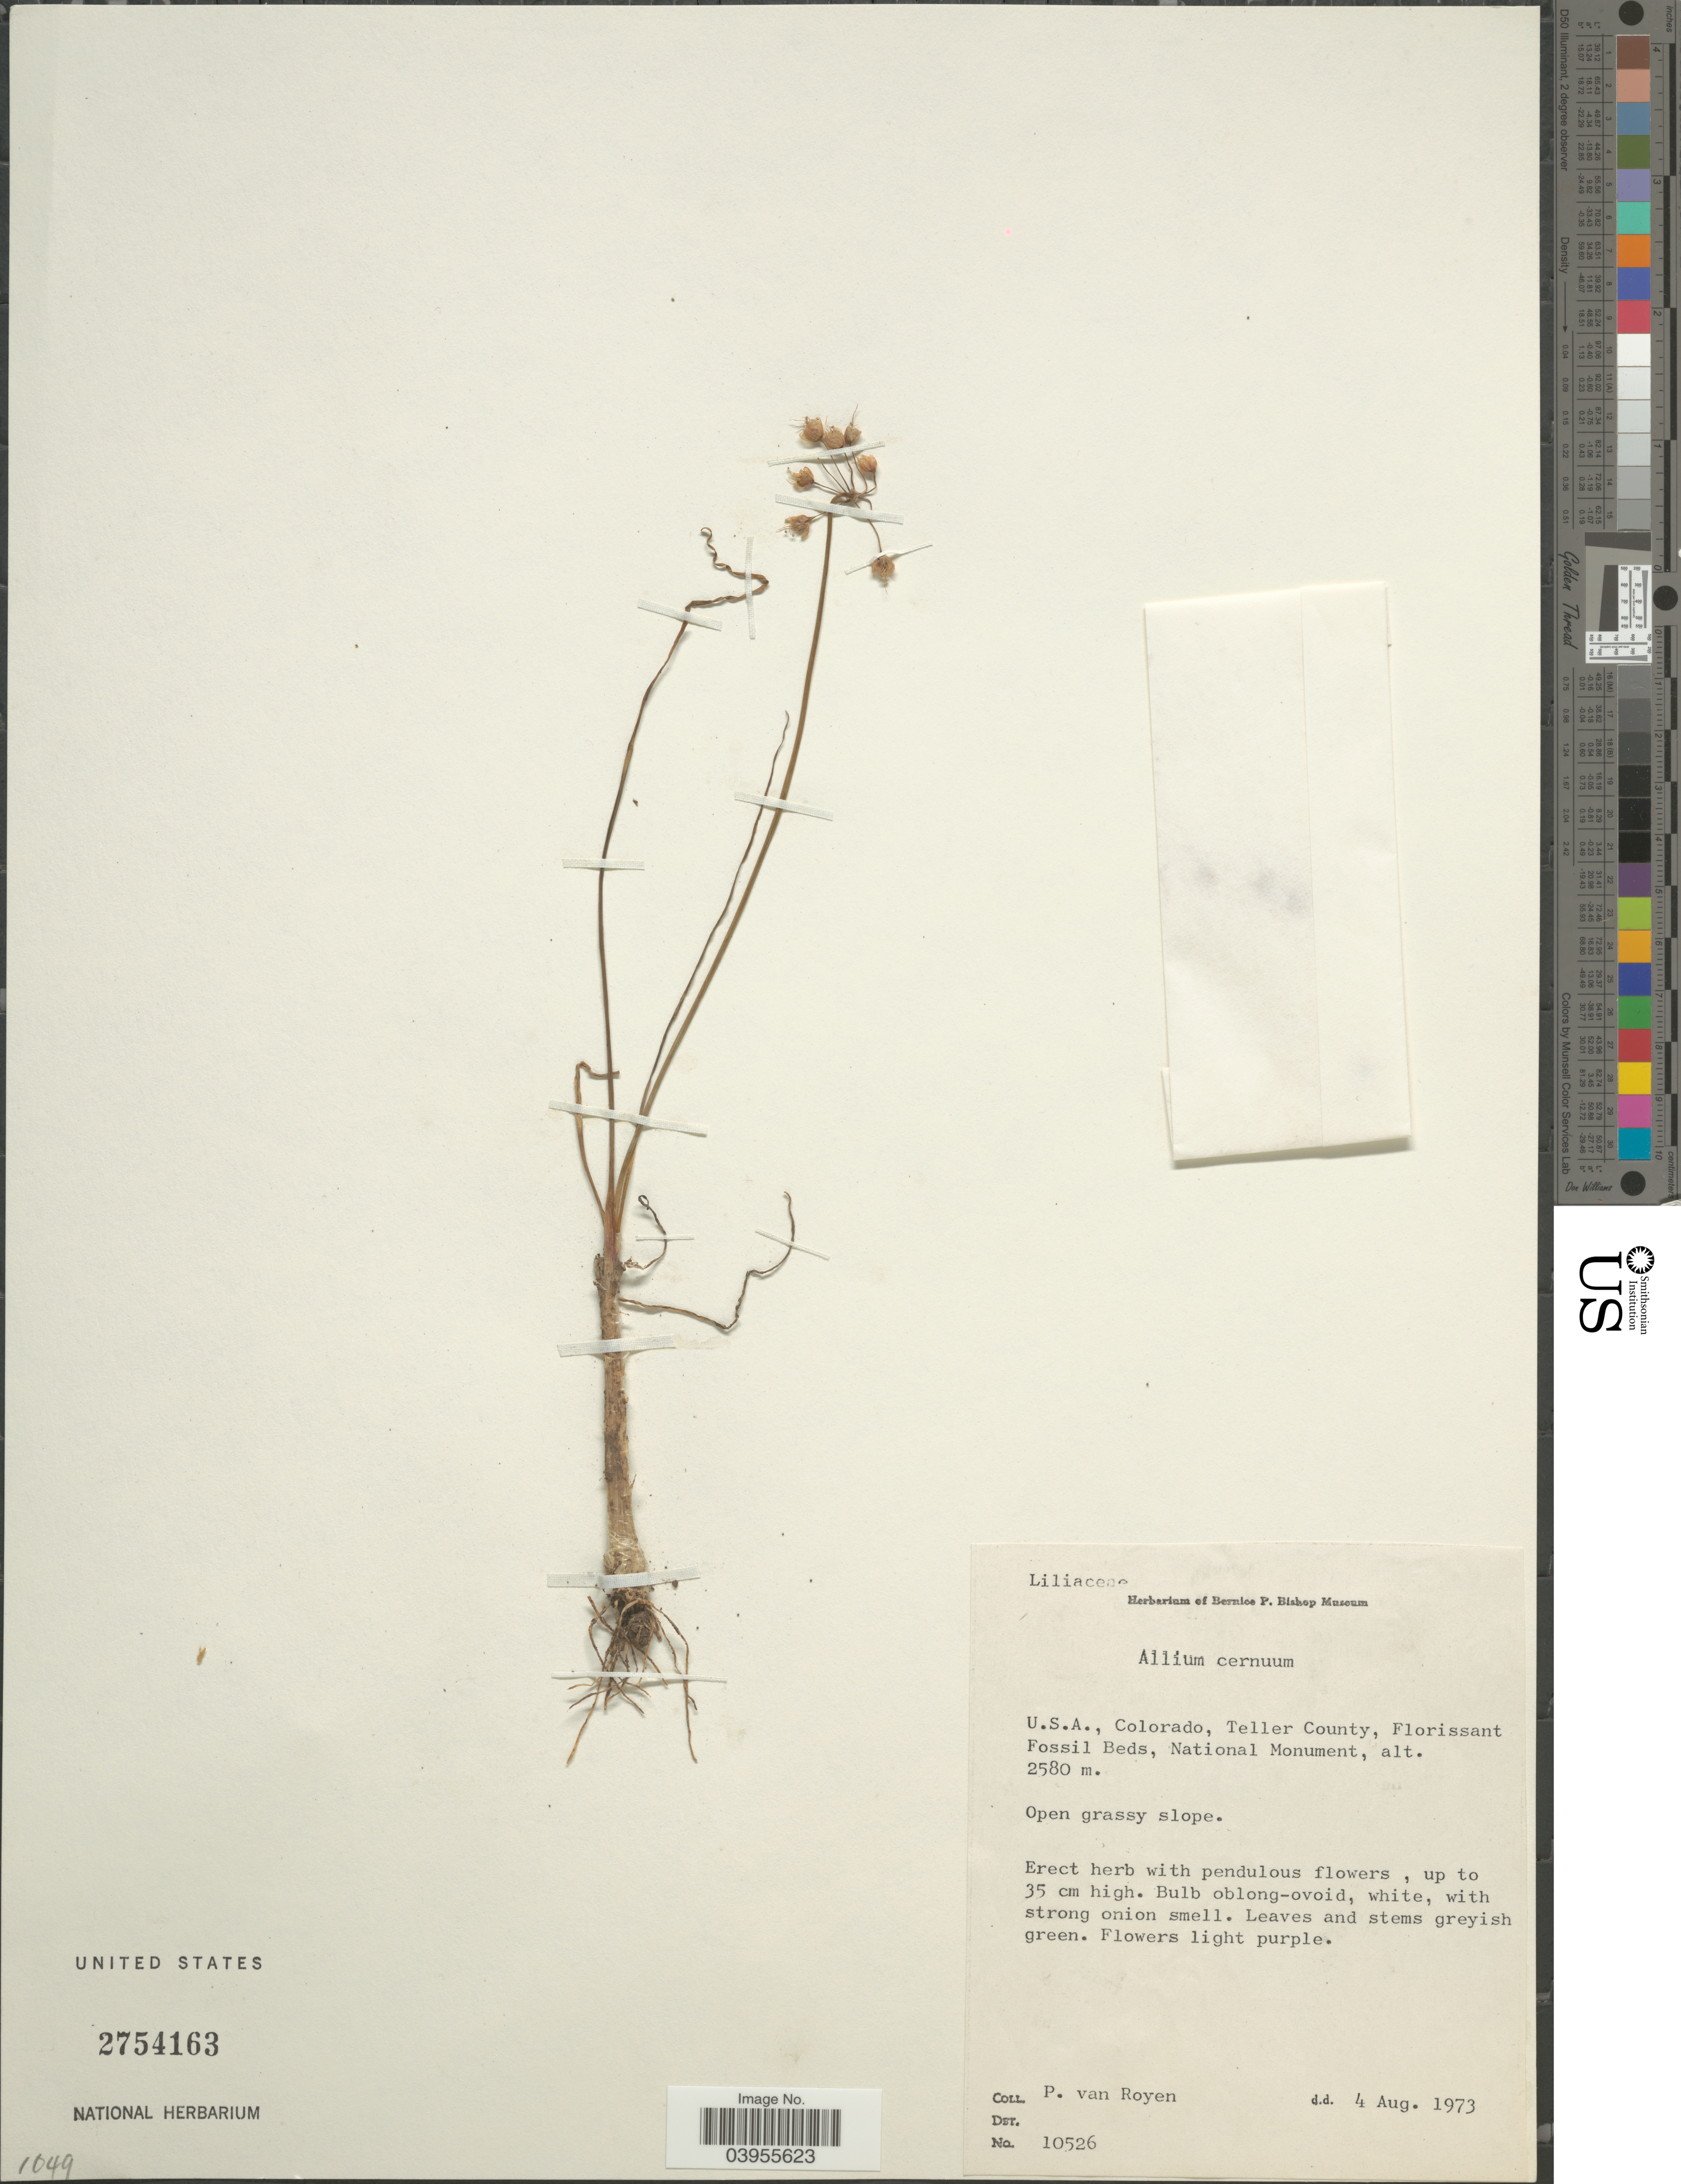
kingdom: Plantae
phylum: Tracheophyta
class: Liliopsida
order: Asparagales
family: Amaryllidaceae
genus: Allium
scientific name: Allium cernuum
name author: Roth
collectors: P. van Royen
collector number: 10526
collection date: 1973-08-04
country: United States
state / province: Colorado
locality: Teller County, Florissant Fossil Beds, National Monument.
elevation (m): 2580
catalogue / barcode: US 2754163